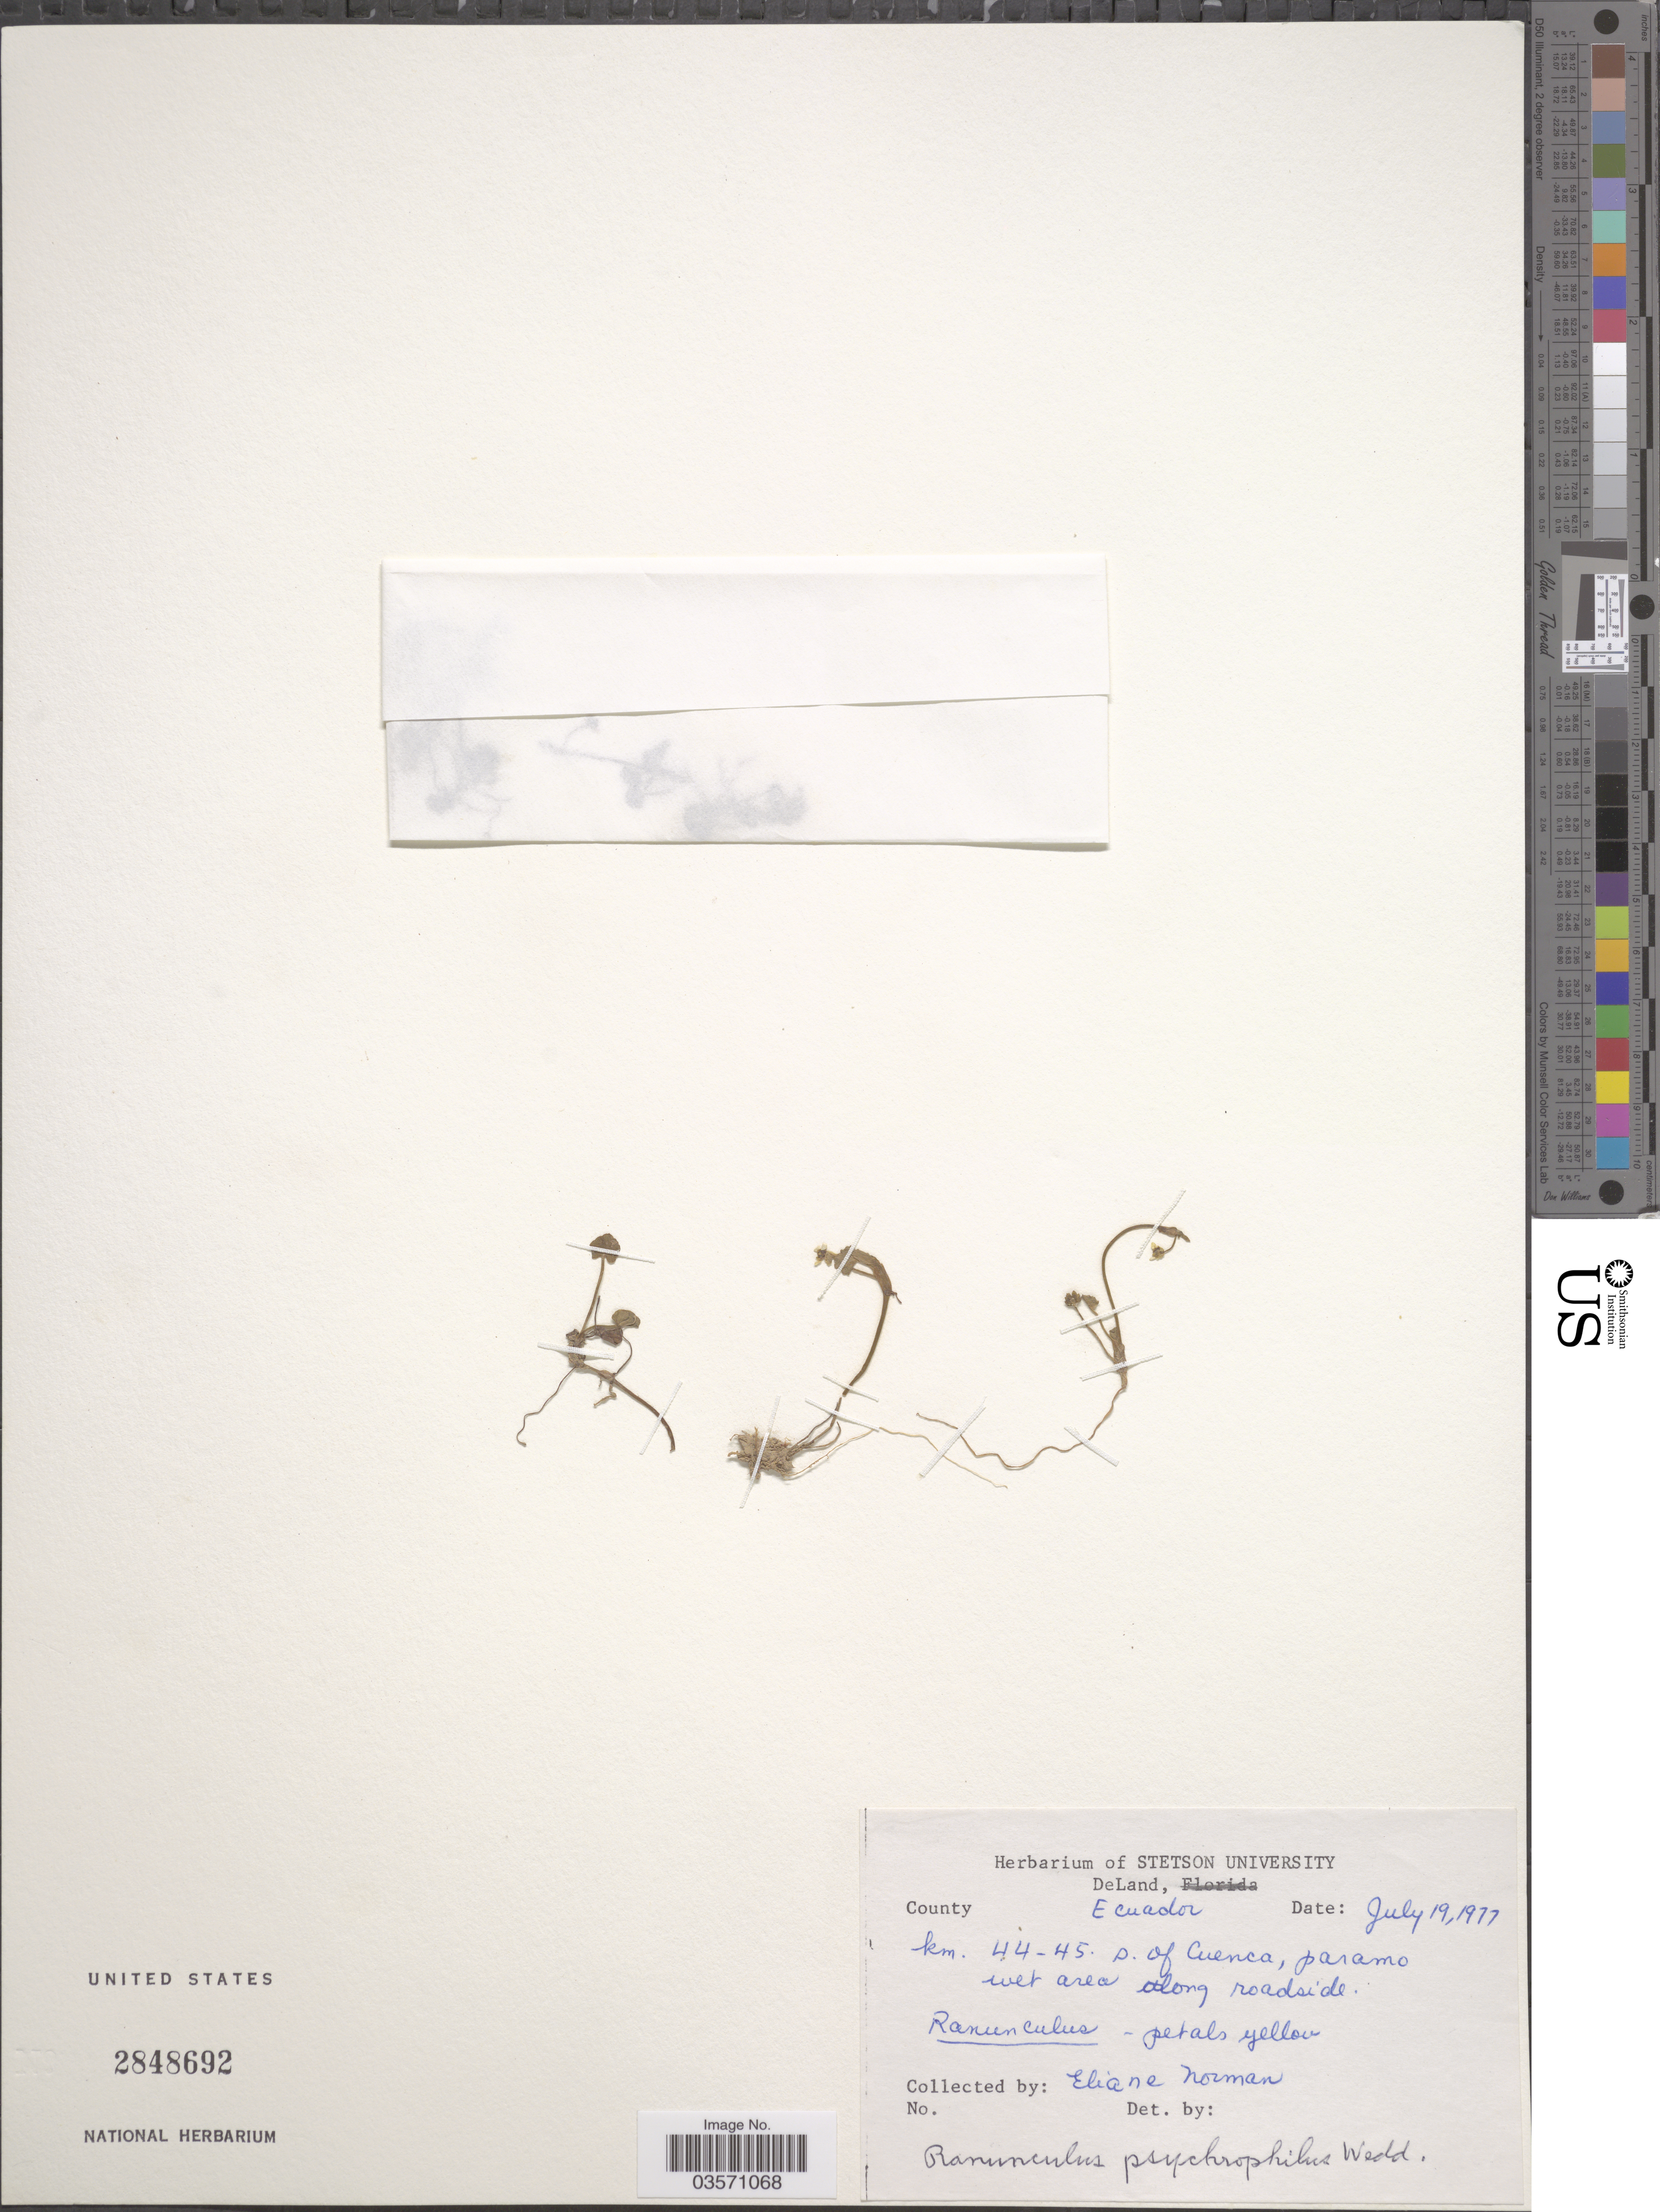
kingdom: Plantae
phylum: Tracheophyta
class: Magnoliopsida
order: Ranunculales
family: Ranunculaceae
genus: Ranunculus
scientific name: Ranunculus psychrophilus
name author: Wedd.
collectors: E. Norman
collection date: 1977-07-19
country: Ecuador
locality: Km. 44-45 s. of Cuenca, paramo wet area along roadside.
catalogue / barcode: US 2848692